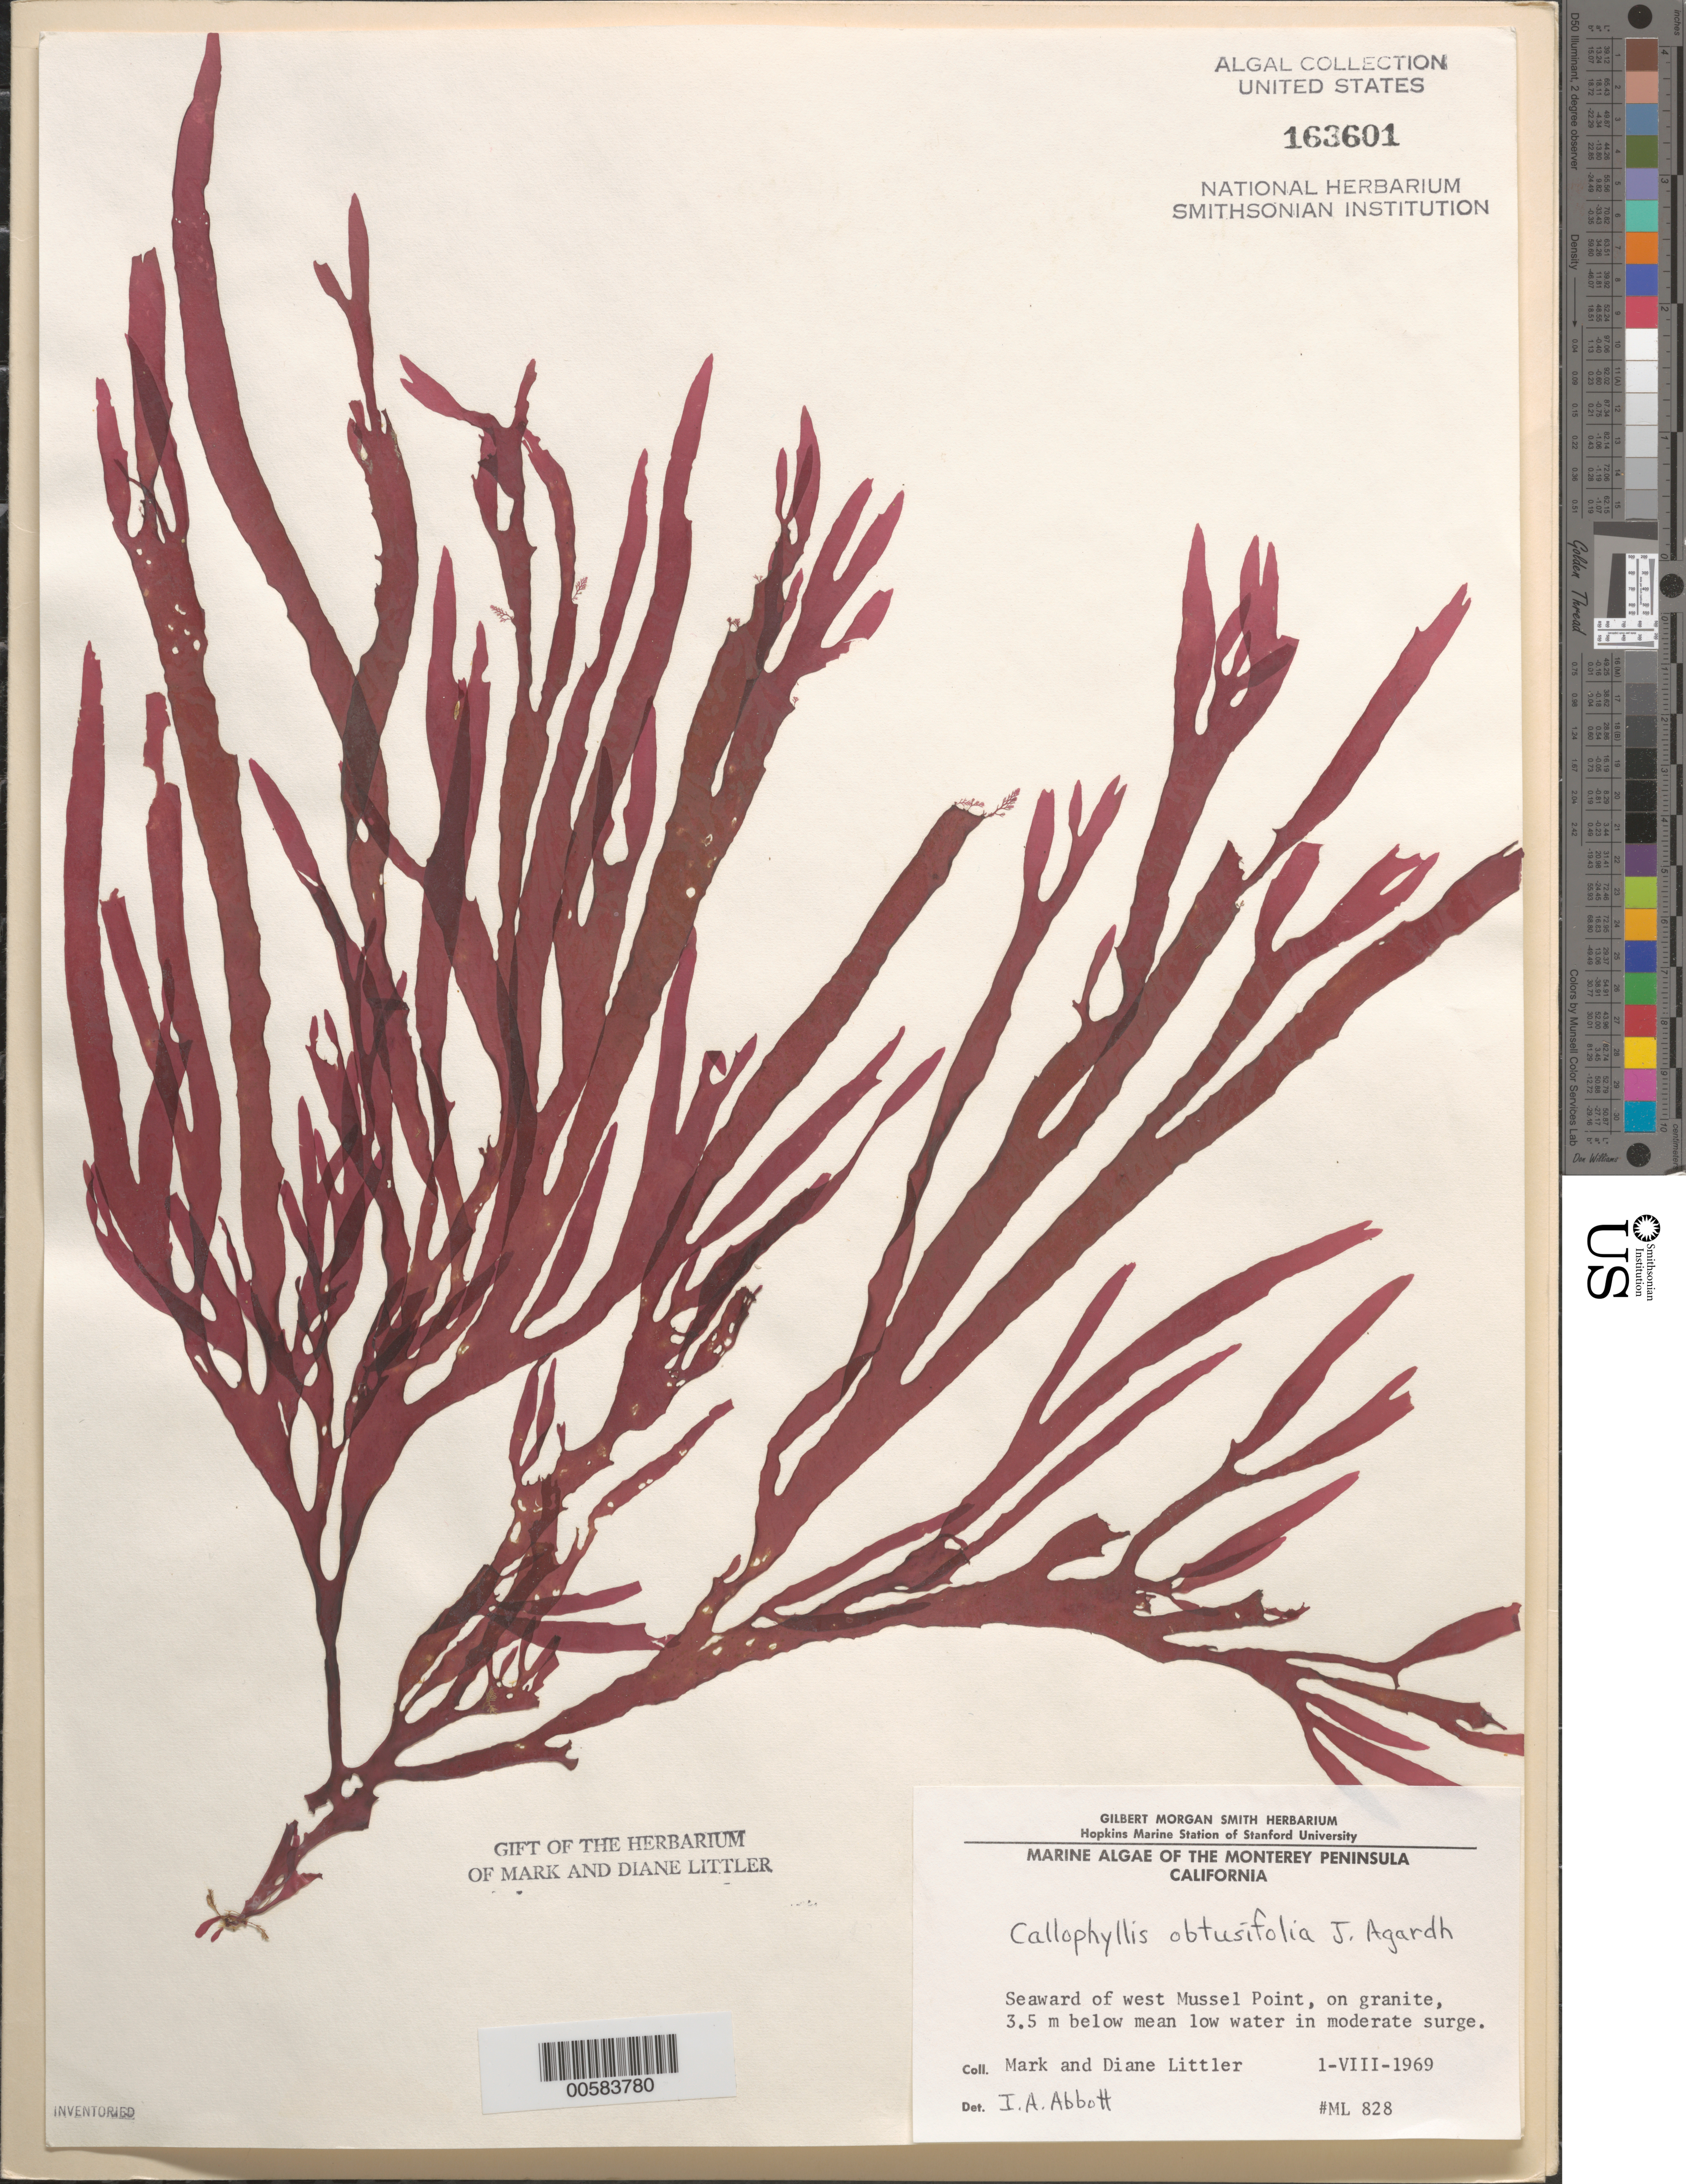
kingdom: Plantae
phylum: Rhodophyta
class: Florideophyceae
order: Gigartinales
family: Kallymeniaceae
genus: Callophyllis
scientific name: Callophyllis obtusifolia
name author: J. Agardh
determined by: Abbott, Isabella A.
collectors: M. M. Littler & D. S. Littler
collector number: ML 828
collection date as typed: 01 Aug 1969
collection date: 1969-08-01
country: United States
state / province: California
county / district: Monterey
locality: Mussel Point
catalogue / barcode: US 163601